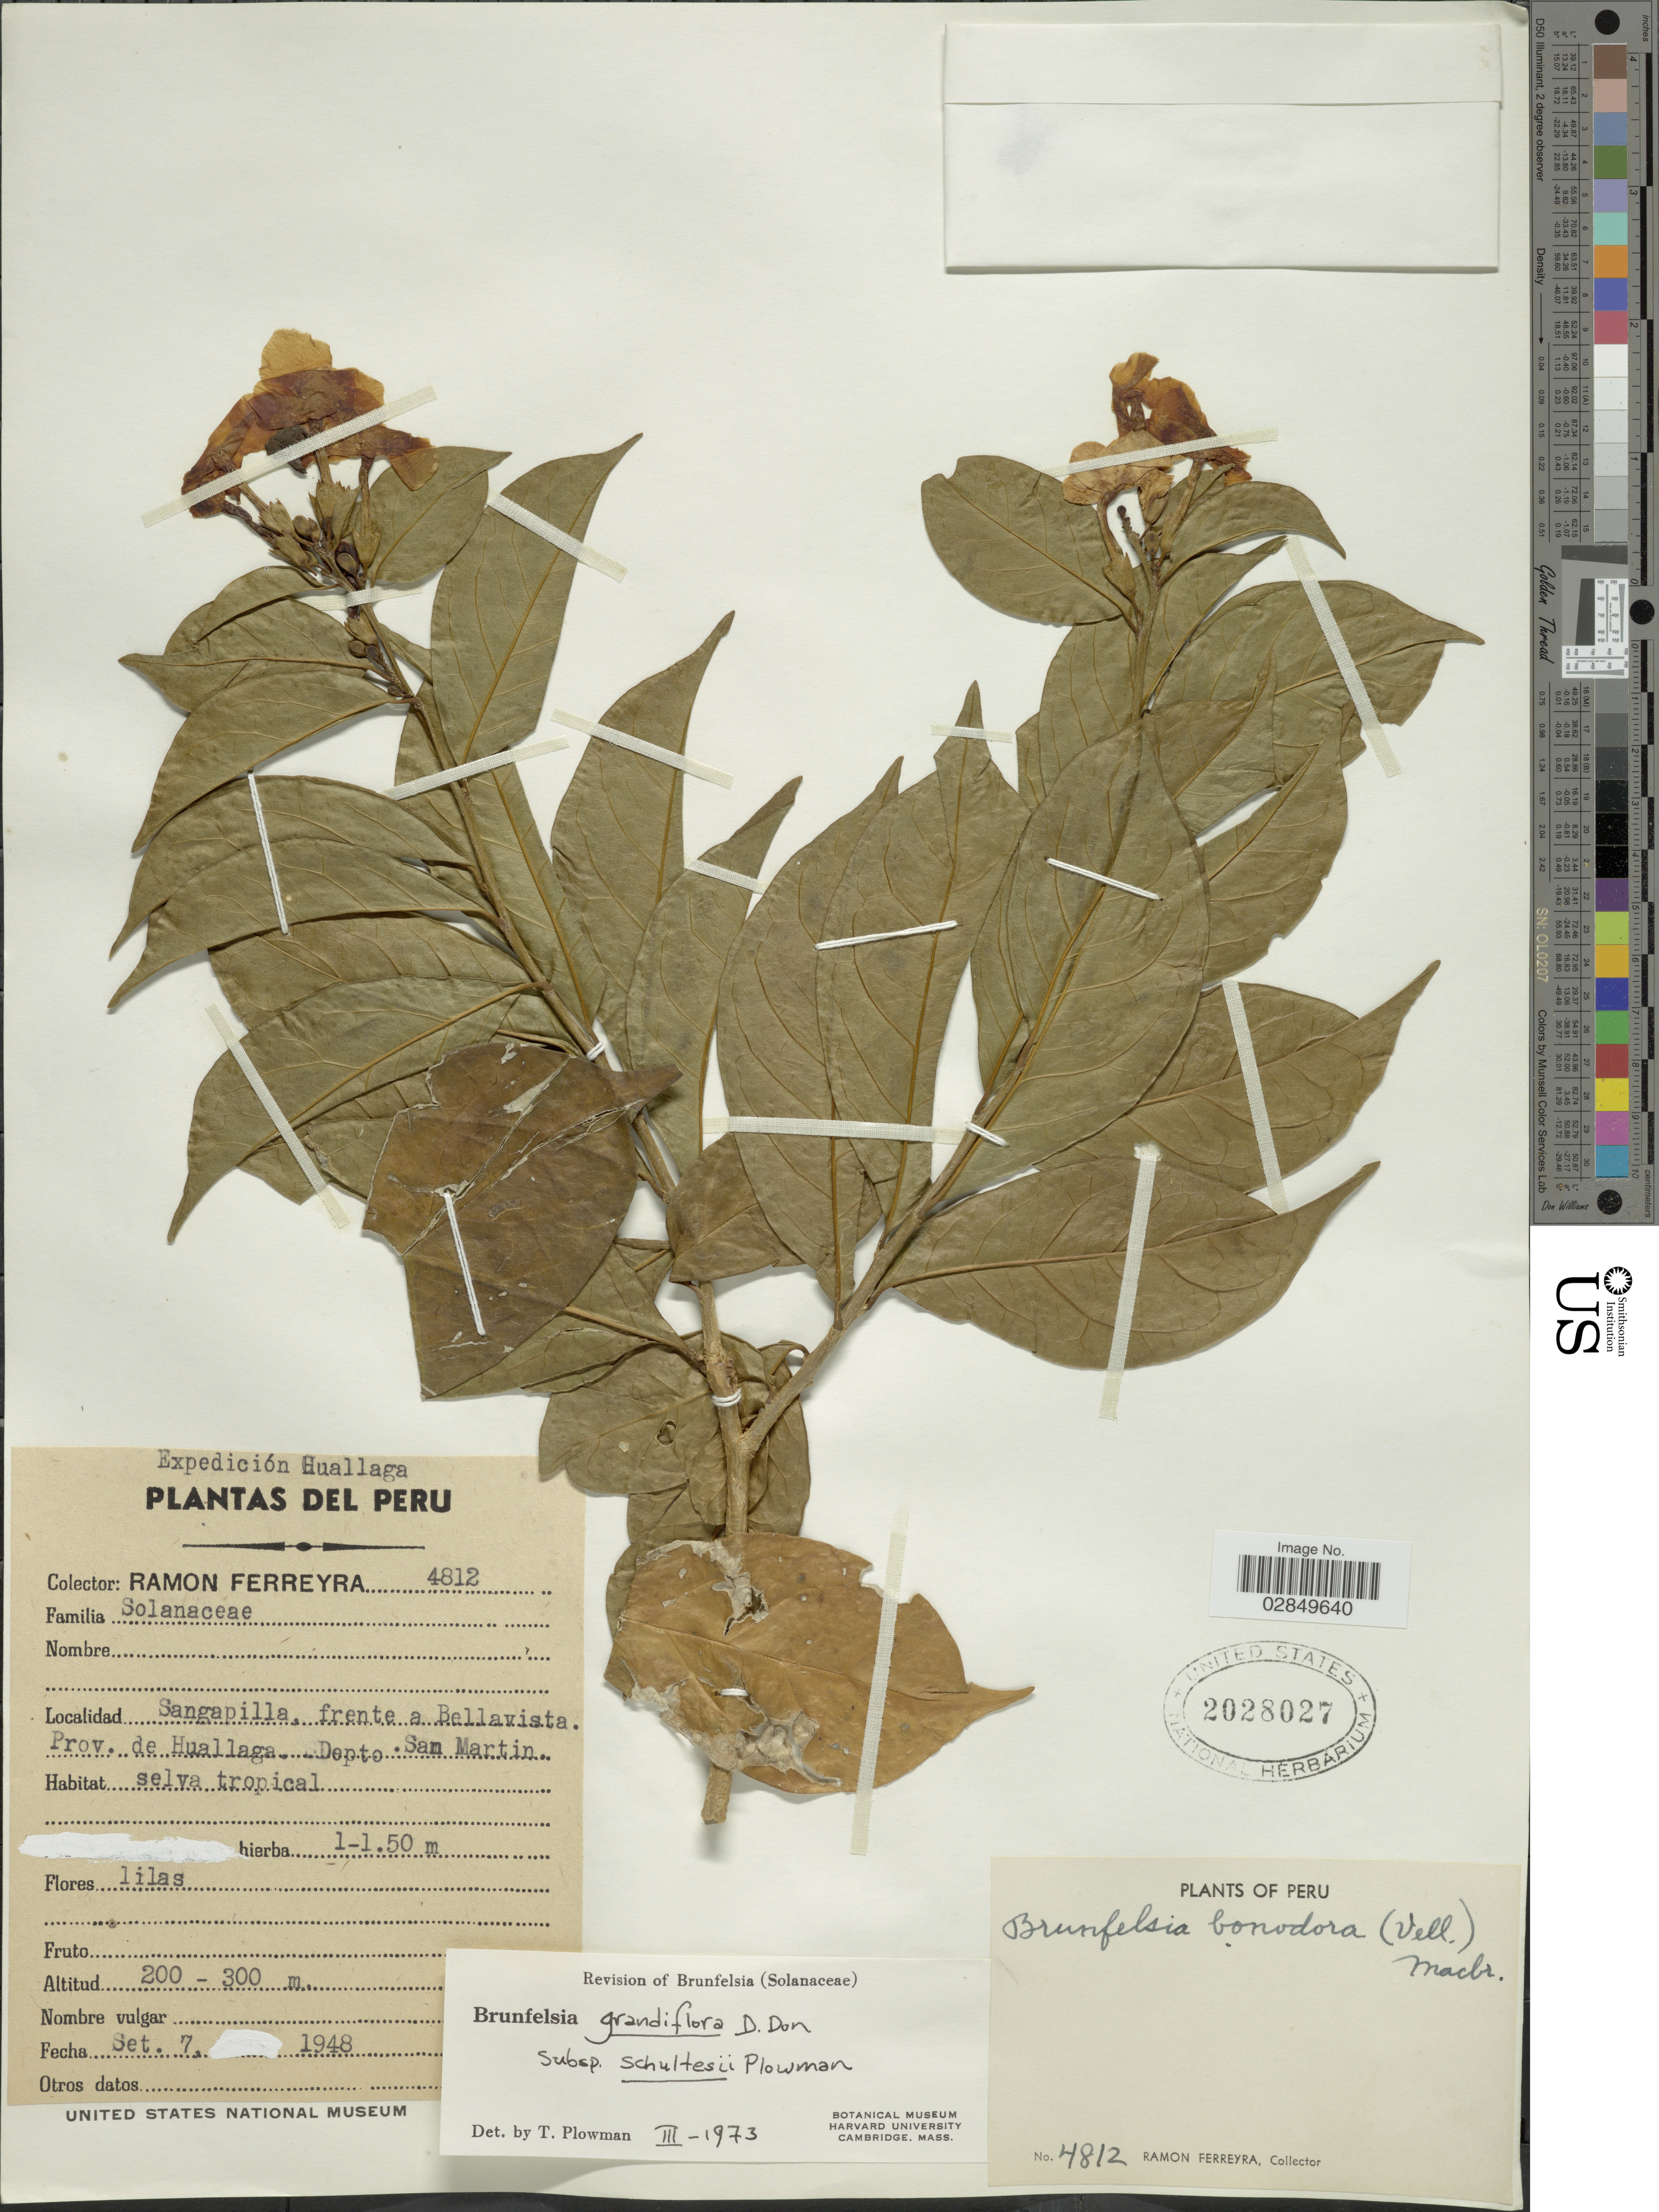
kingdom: Plantae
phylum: Tracheophyta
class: Magnoliopsida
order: Solanales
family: Solanaceae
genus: Brunfelsia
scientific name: Brunfelsia grandiflora subsp. schultesii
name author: Plowman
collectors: R. A. Ferreyra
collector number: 4812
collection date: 1948-09-07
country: Peru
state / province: San Martín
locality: Sangapilla, frente a Bellavista, Prov. de Huallaga, Depto. San Martin.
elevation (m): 200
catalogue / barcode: US 2028027